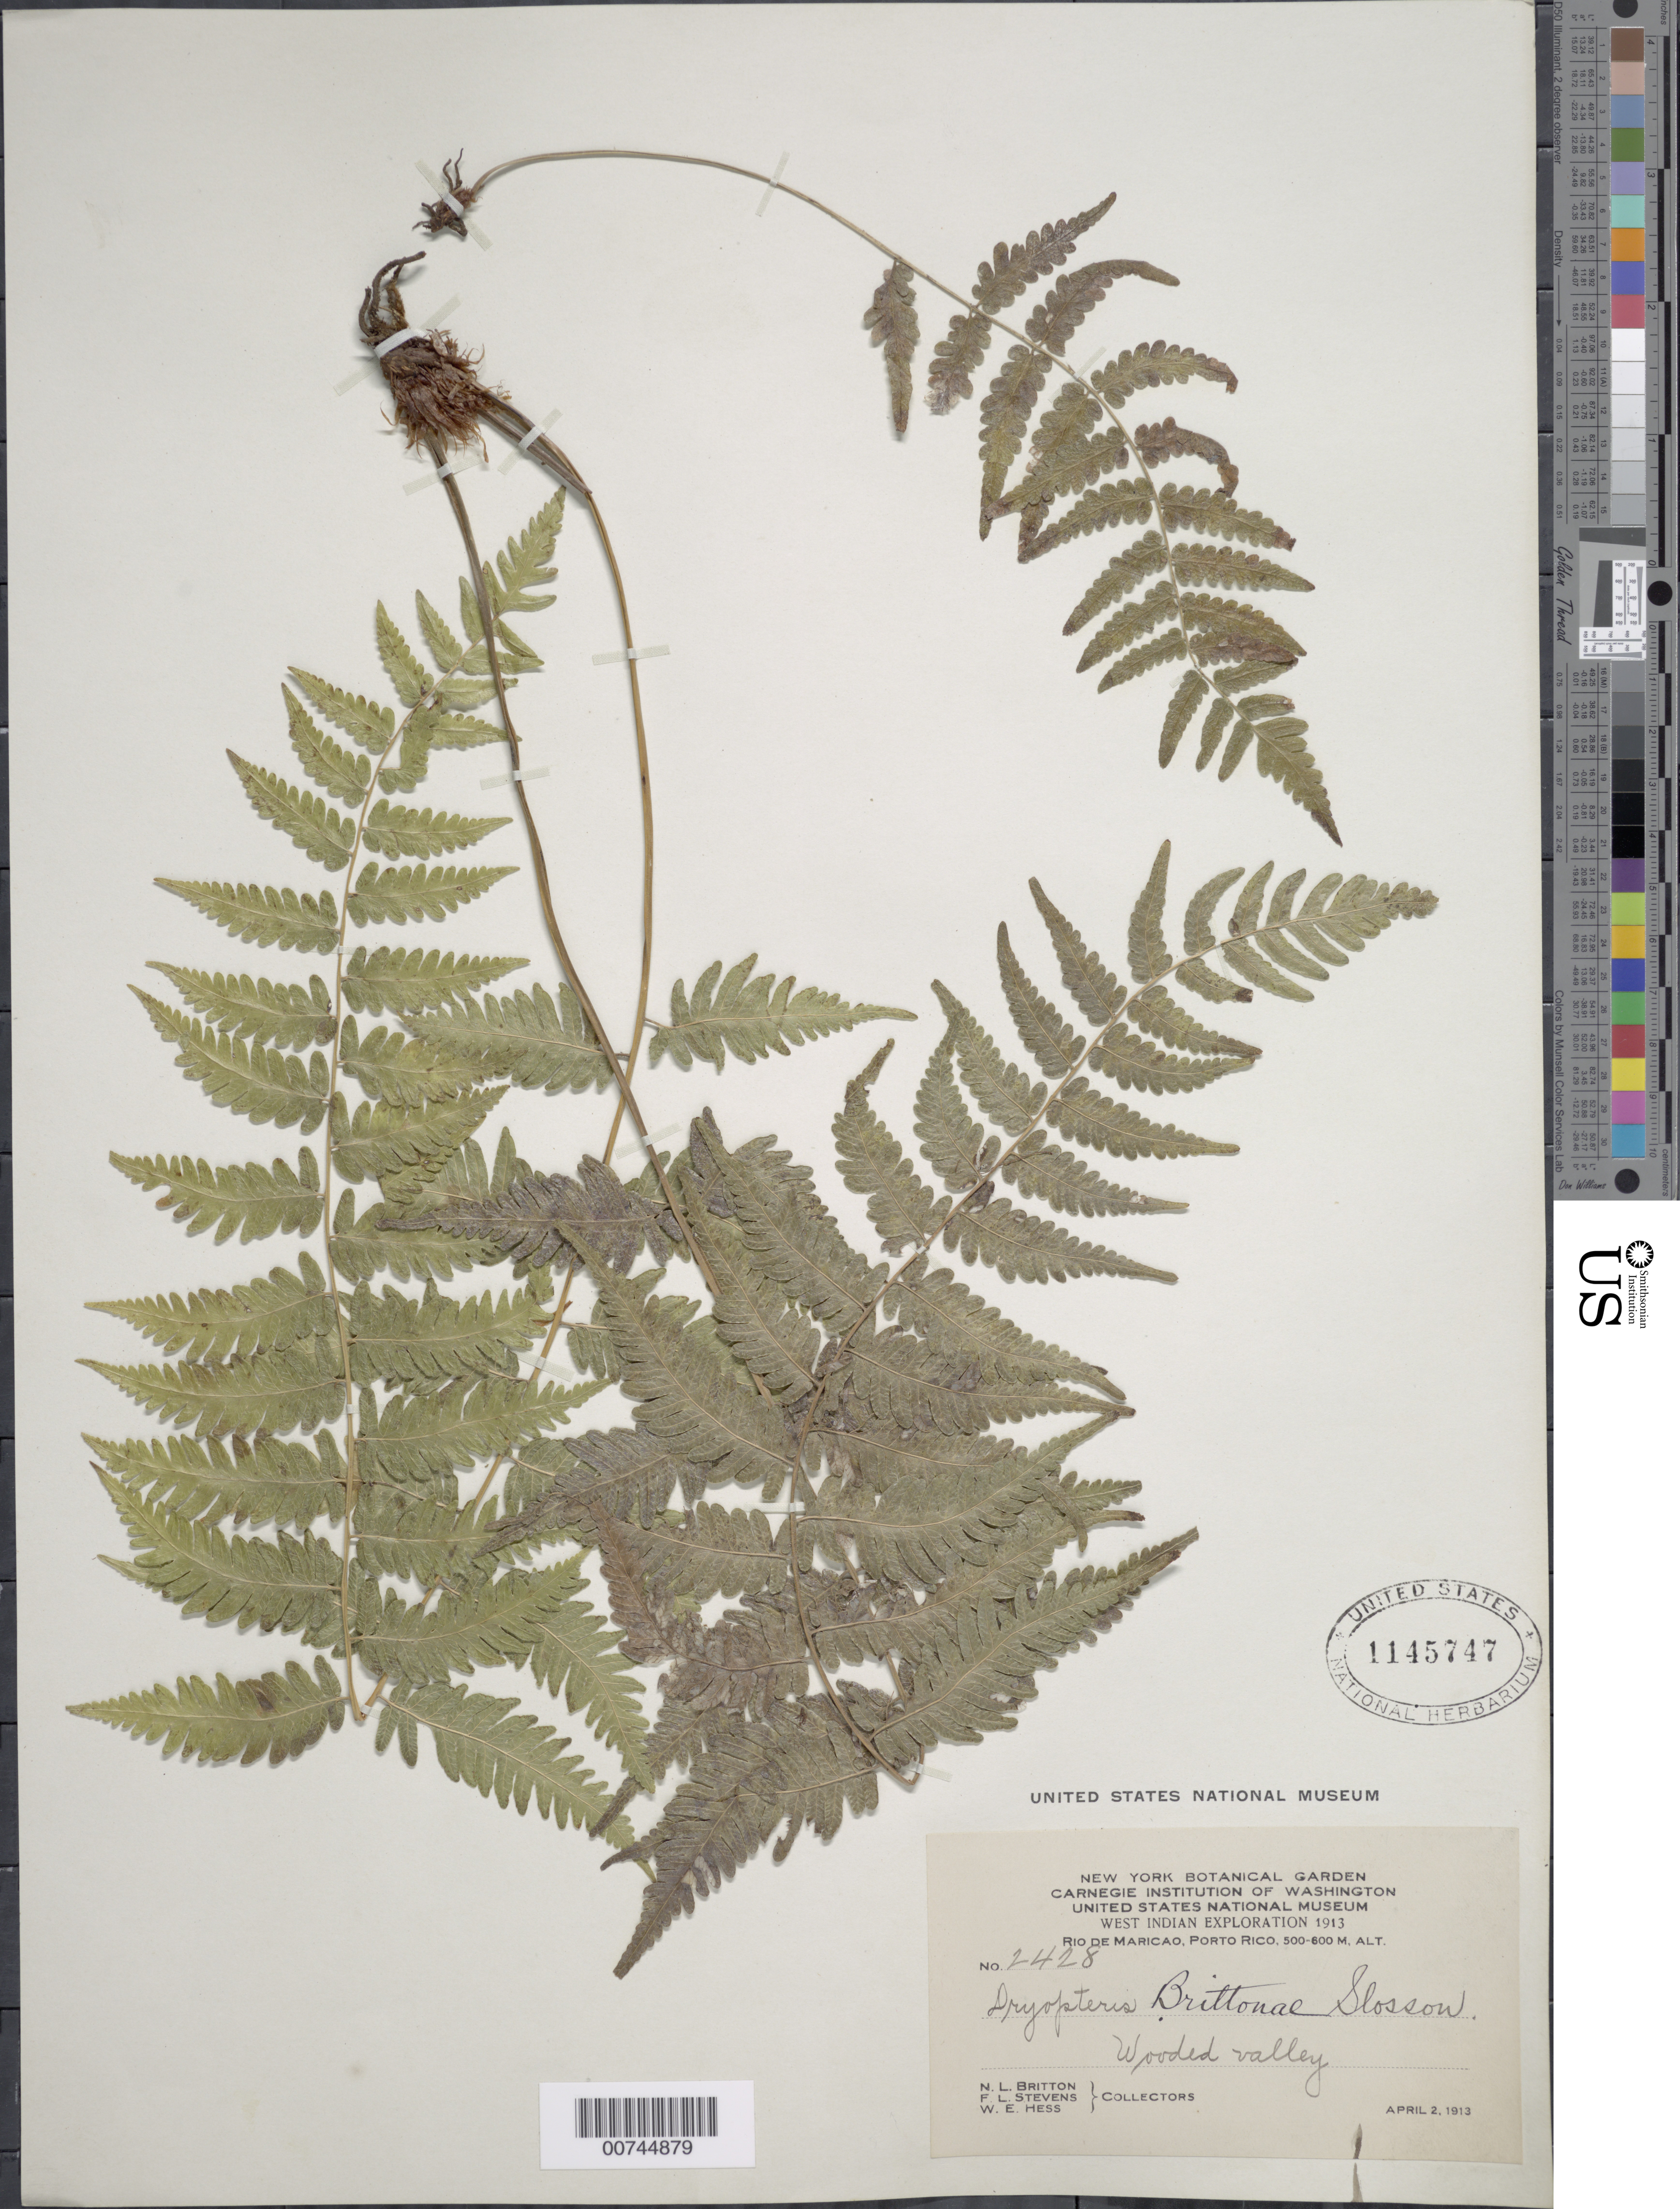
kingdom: Plantae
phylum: Tracheophyta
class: Polypodiopsida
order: Polypodiales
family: Thelypteridaceae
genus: Goniopteris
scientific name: Goniopteris brittonae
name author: (Slosson ex Maxon) Ching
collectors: N. Britton, F. L. Stevens & W. Hess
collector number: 2428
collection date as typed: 02 Apr 1913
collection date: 1913-04-02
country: Puerto Rico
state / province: Maricao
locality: Rio Maricao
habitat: Wooded valley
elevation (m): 500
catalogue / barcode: US 1145747